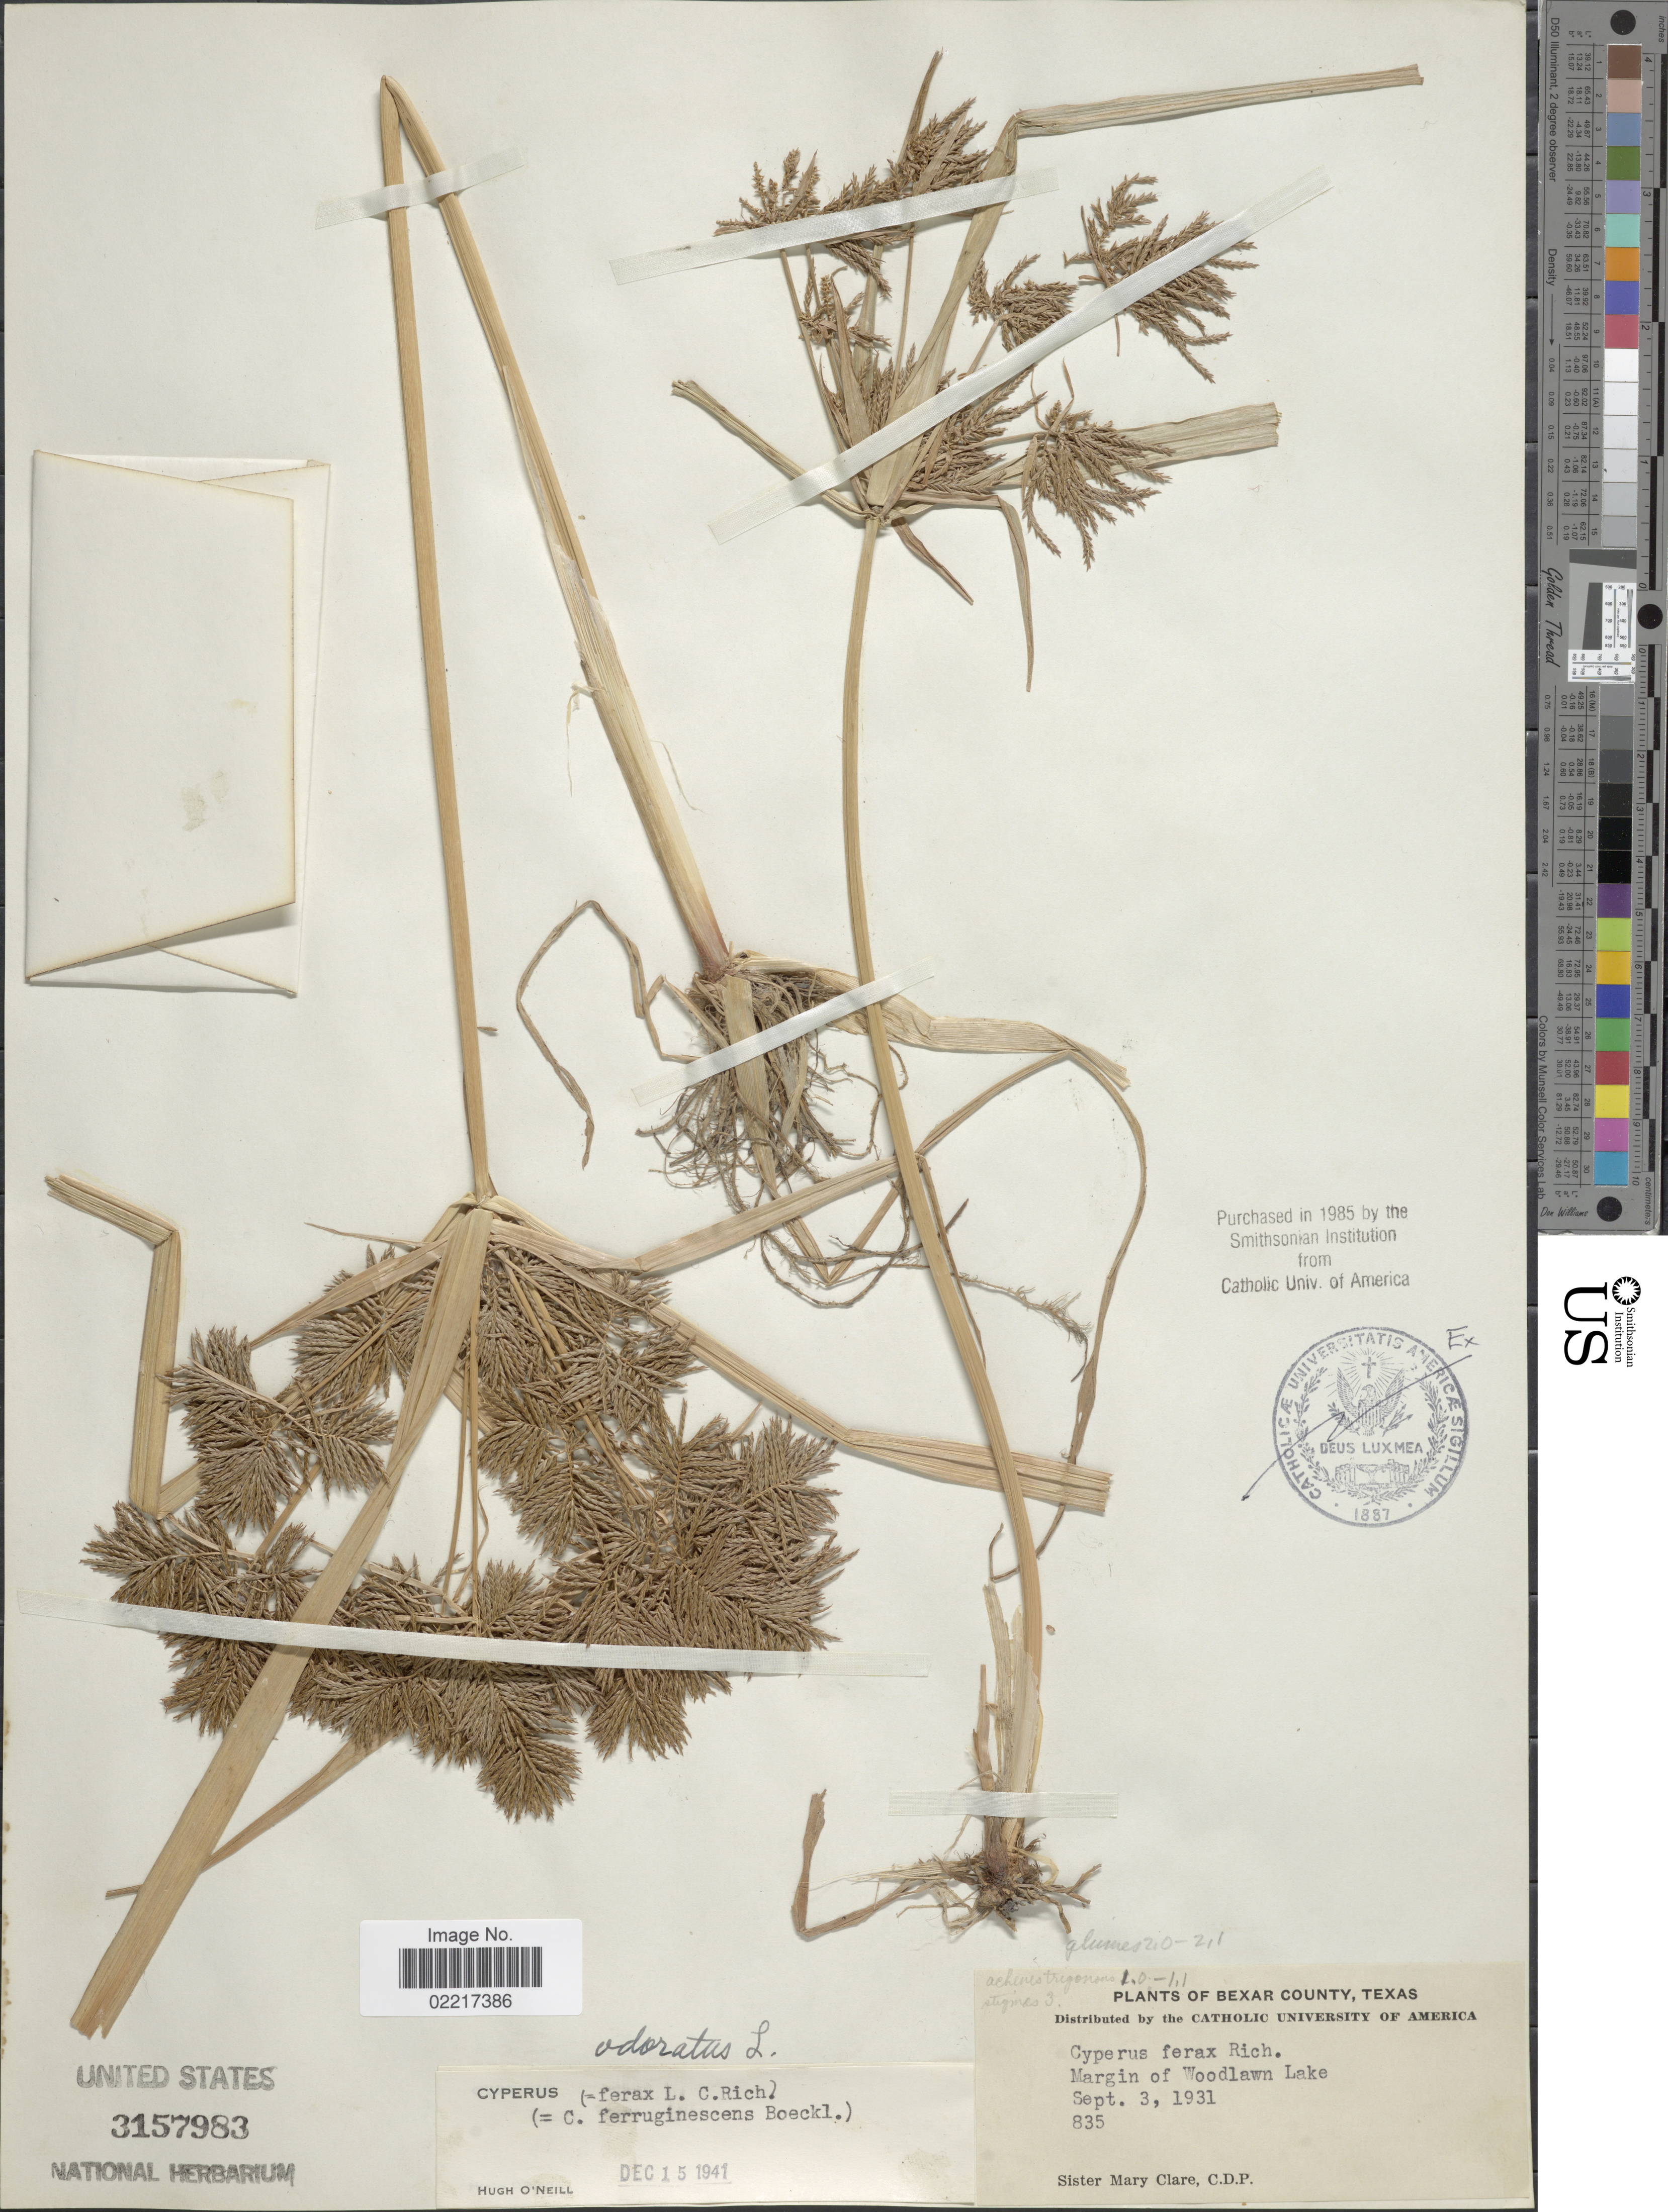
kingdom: Plantae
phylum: Tracheophyta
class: Liliopsida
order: Poales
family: Cyperaceae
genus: Cyperus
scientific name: Cyperus odoratus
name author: L.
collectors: M. Clare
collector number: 835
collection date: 1931-09-03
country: United States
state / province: Texas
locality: Bexar County, Margin of Woodlawn Lake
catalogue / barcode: US 3157983